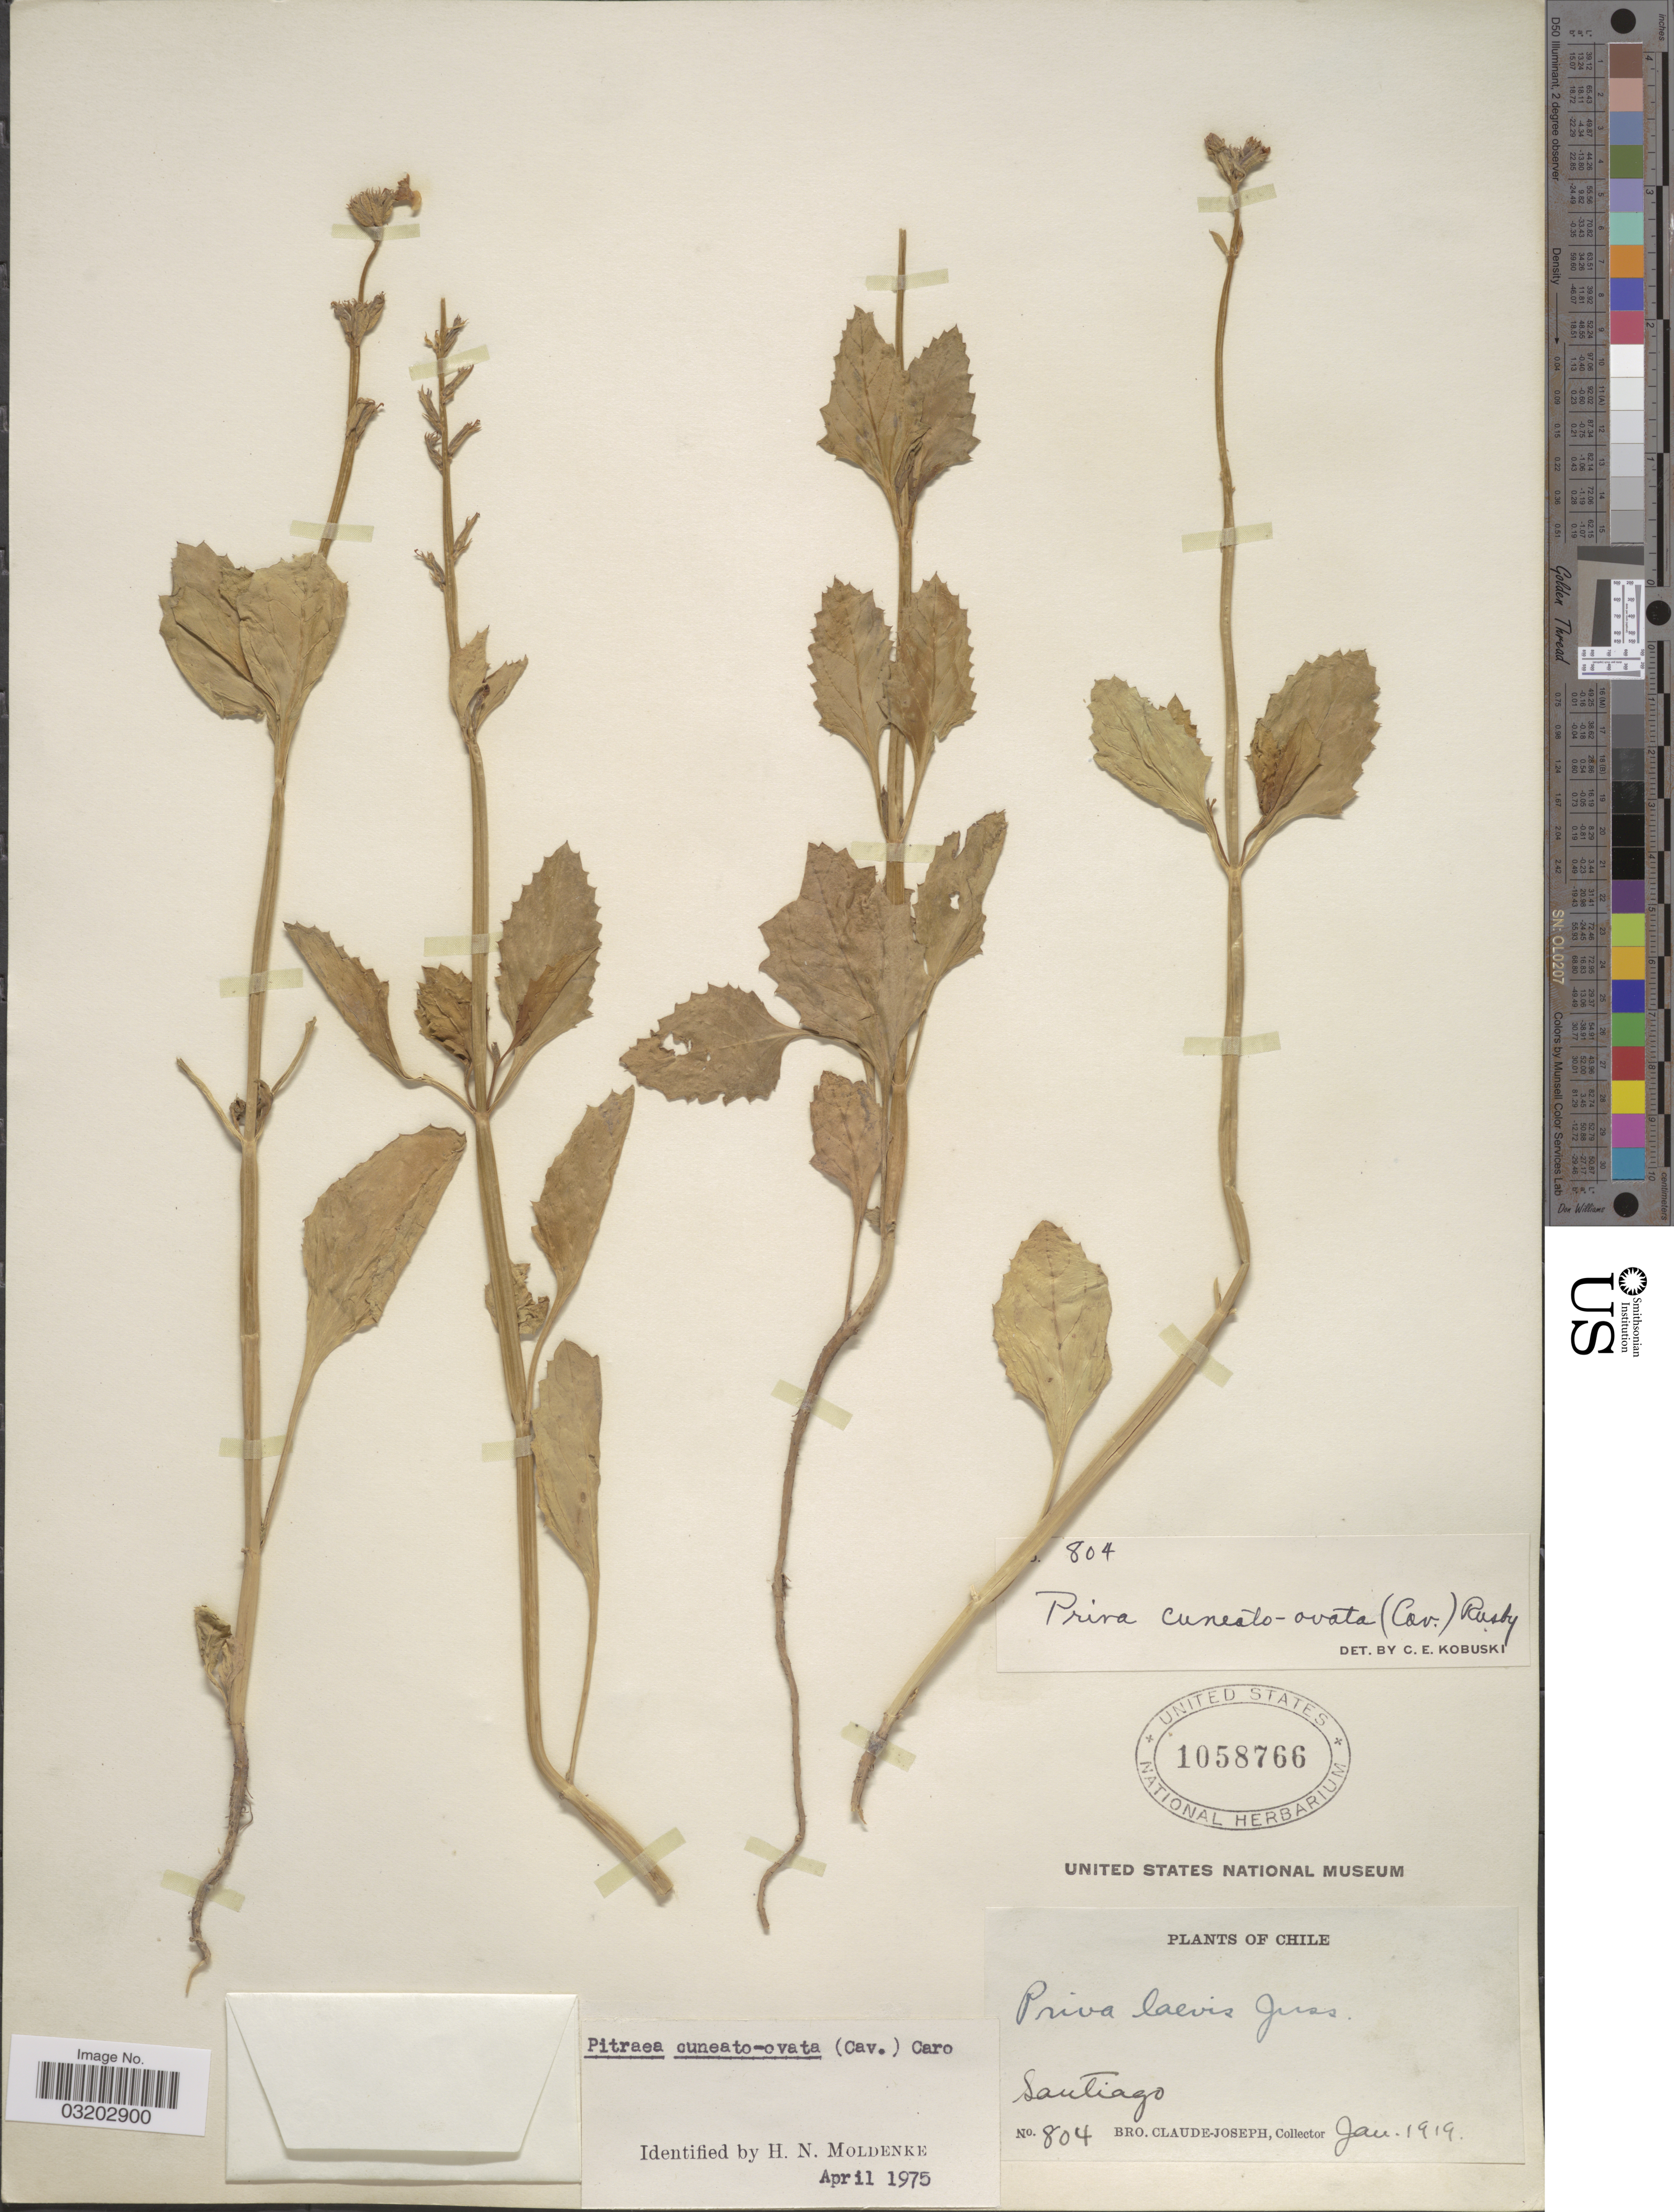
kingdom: Plantae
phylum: Tracheophyta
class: Magnoliopsida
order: Lamiales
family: Verbenaceae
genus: Pitraea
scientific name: Pitraea cuneato-ovata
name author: (Cav.) Caro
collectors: Bro. Claude-Joseph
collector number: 804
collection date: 1919-01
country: Chile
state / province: Región Metropolitana (RM)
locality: Santiago.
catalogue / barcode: US 1058766